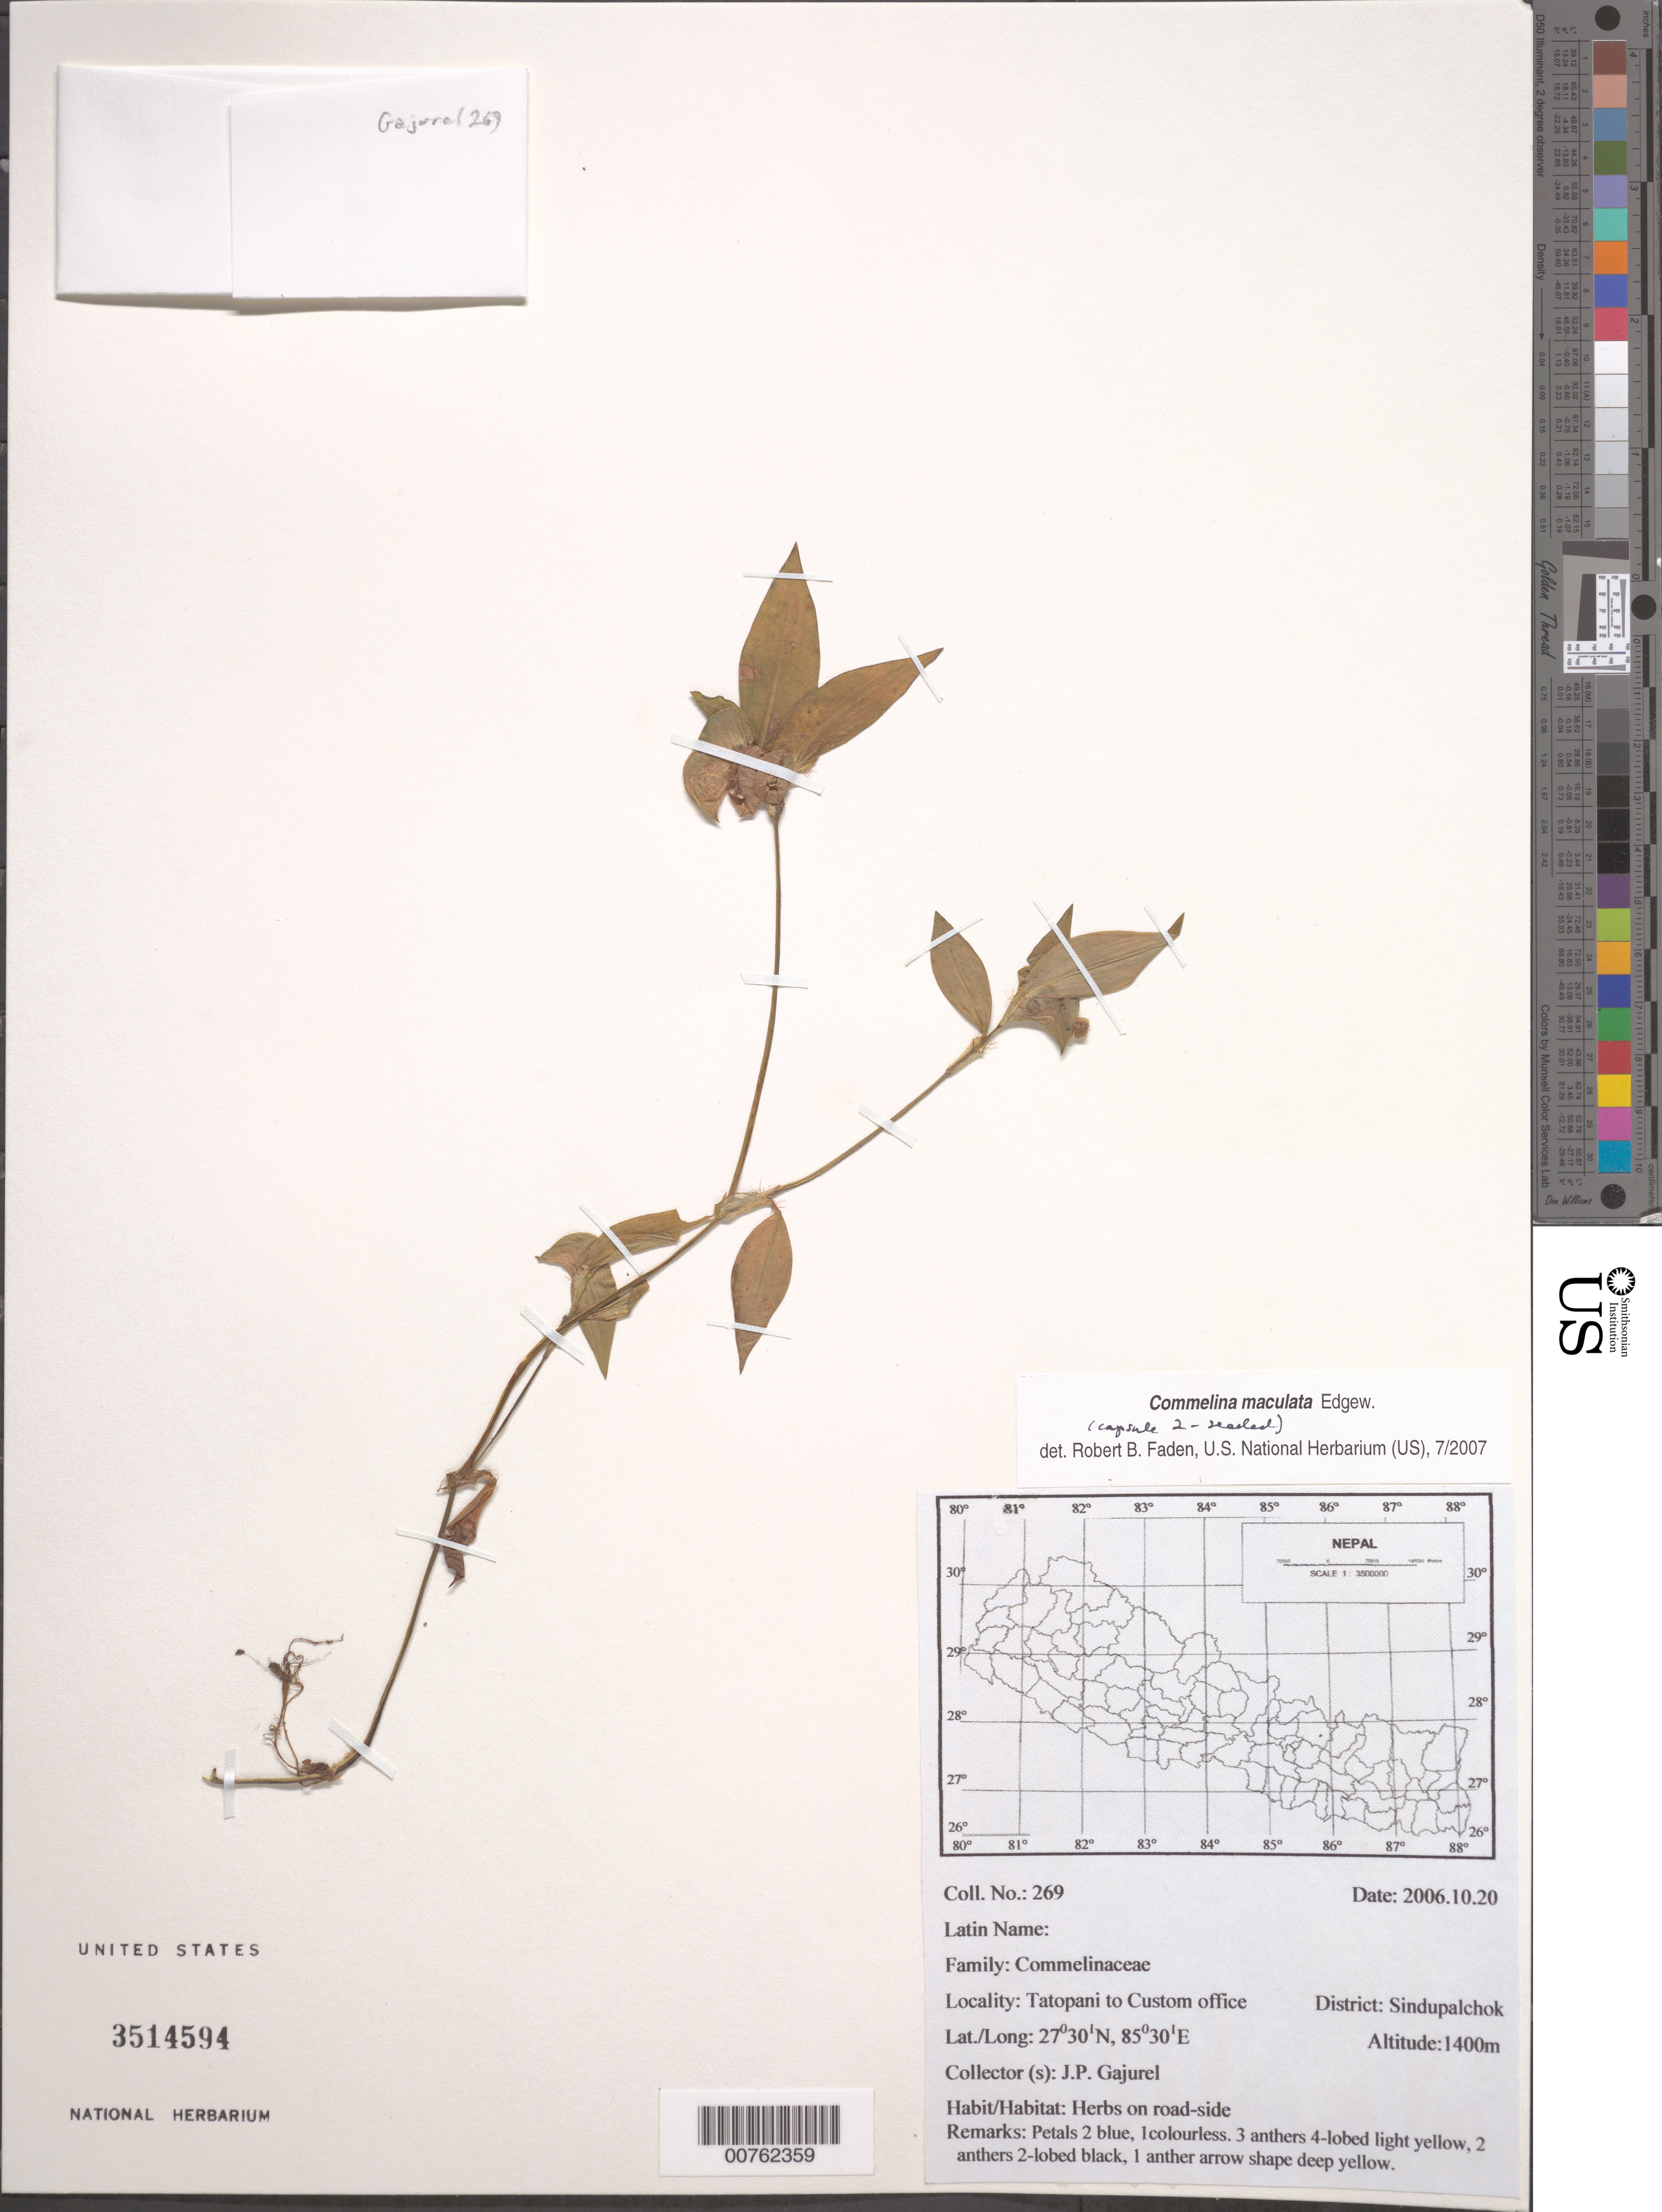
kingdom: Plantae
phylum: Tracheophyta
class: Liliopsida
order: Commelinales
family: Commelinaceae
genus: Commelina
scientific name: Commelina maculata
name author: Edgew.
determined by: Faden, Robert B., (US), Smithsonian Institution - National Museum of Natural History (UNITED STATES)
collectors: J. Gajurel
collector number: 269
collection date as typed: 20 Oct 2006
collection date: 2006-10-20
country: Nepal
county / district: Sindupalchok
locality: Tatopani to Custom office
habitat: Herbs on road-side.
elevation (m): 1400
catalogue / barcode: US 3514594